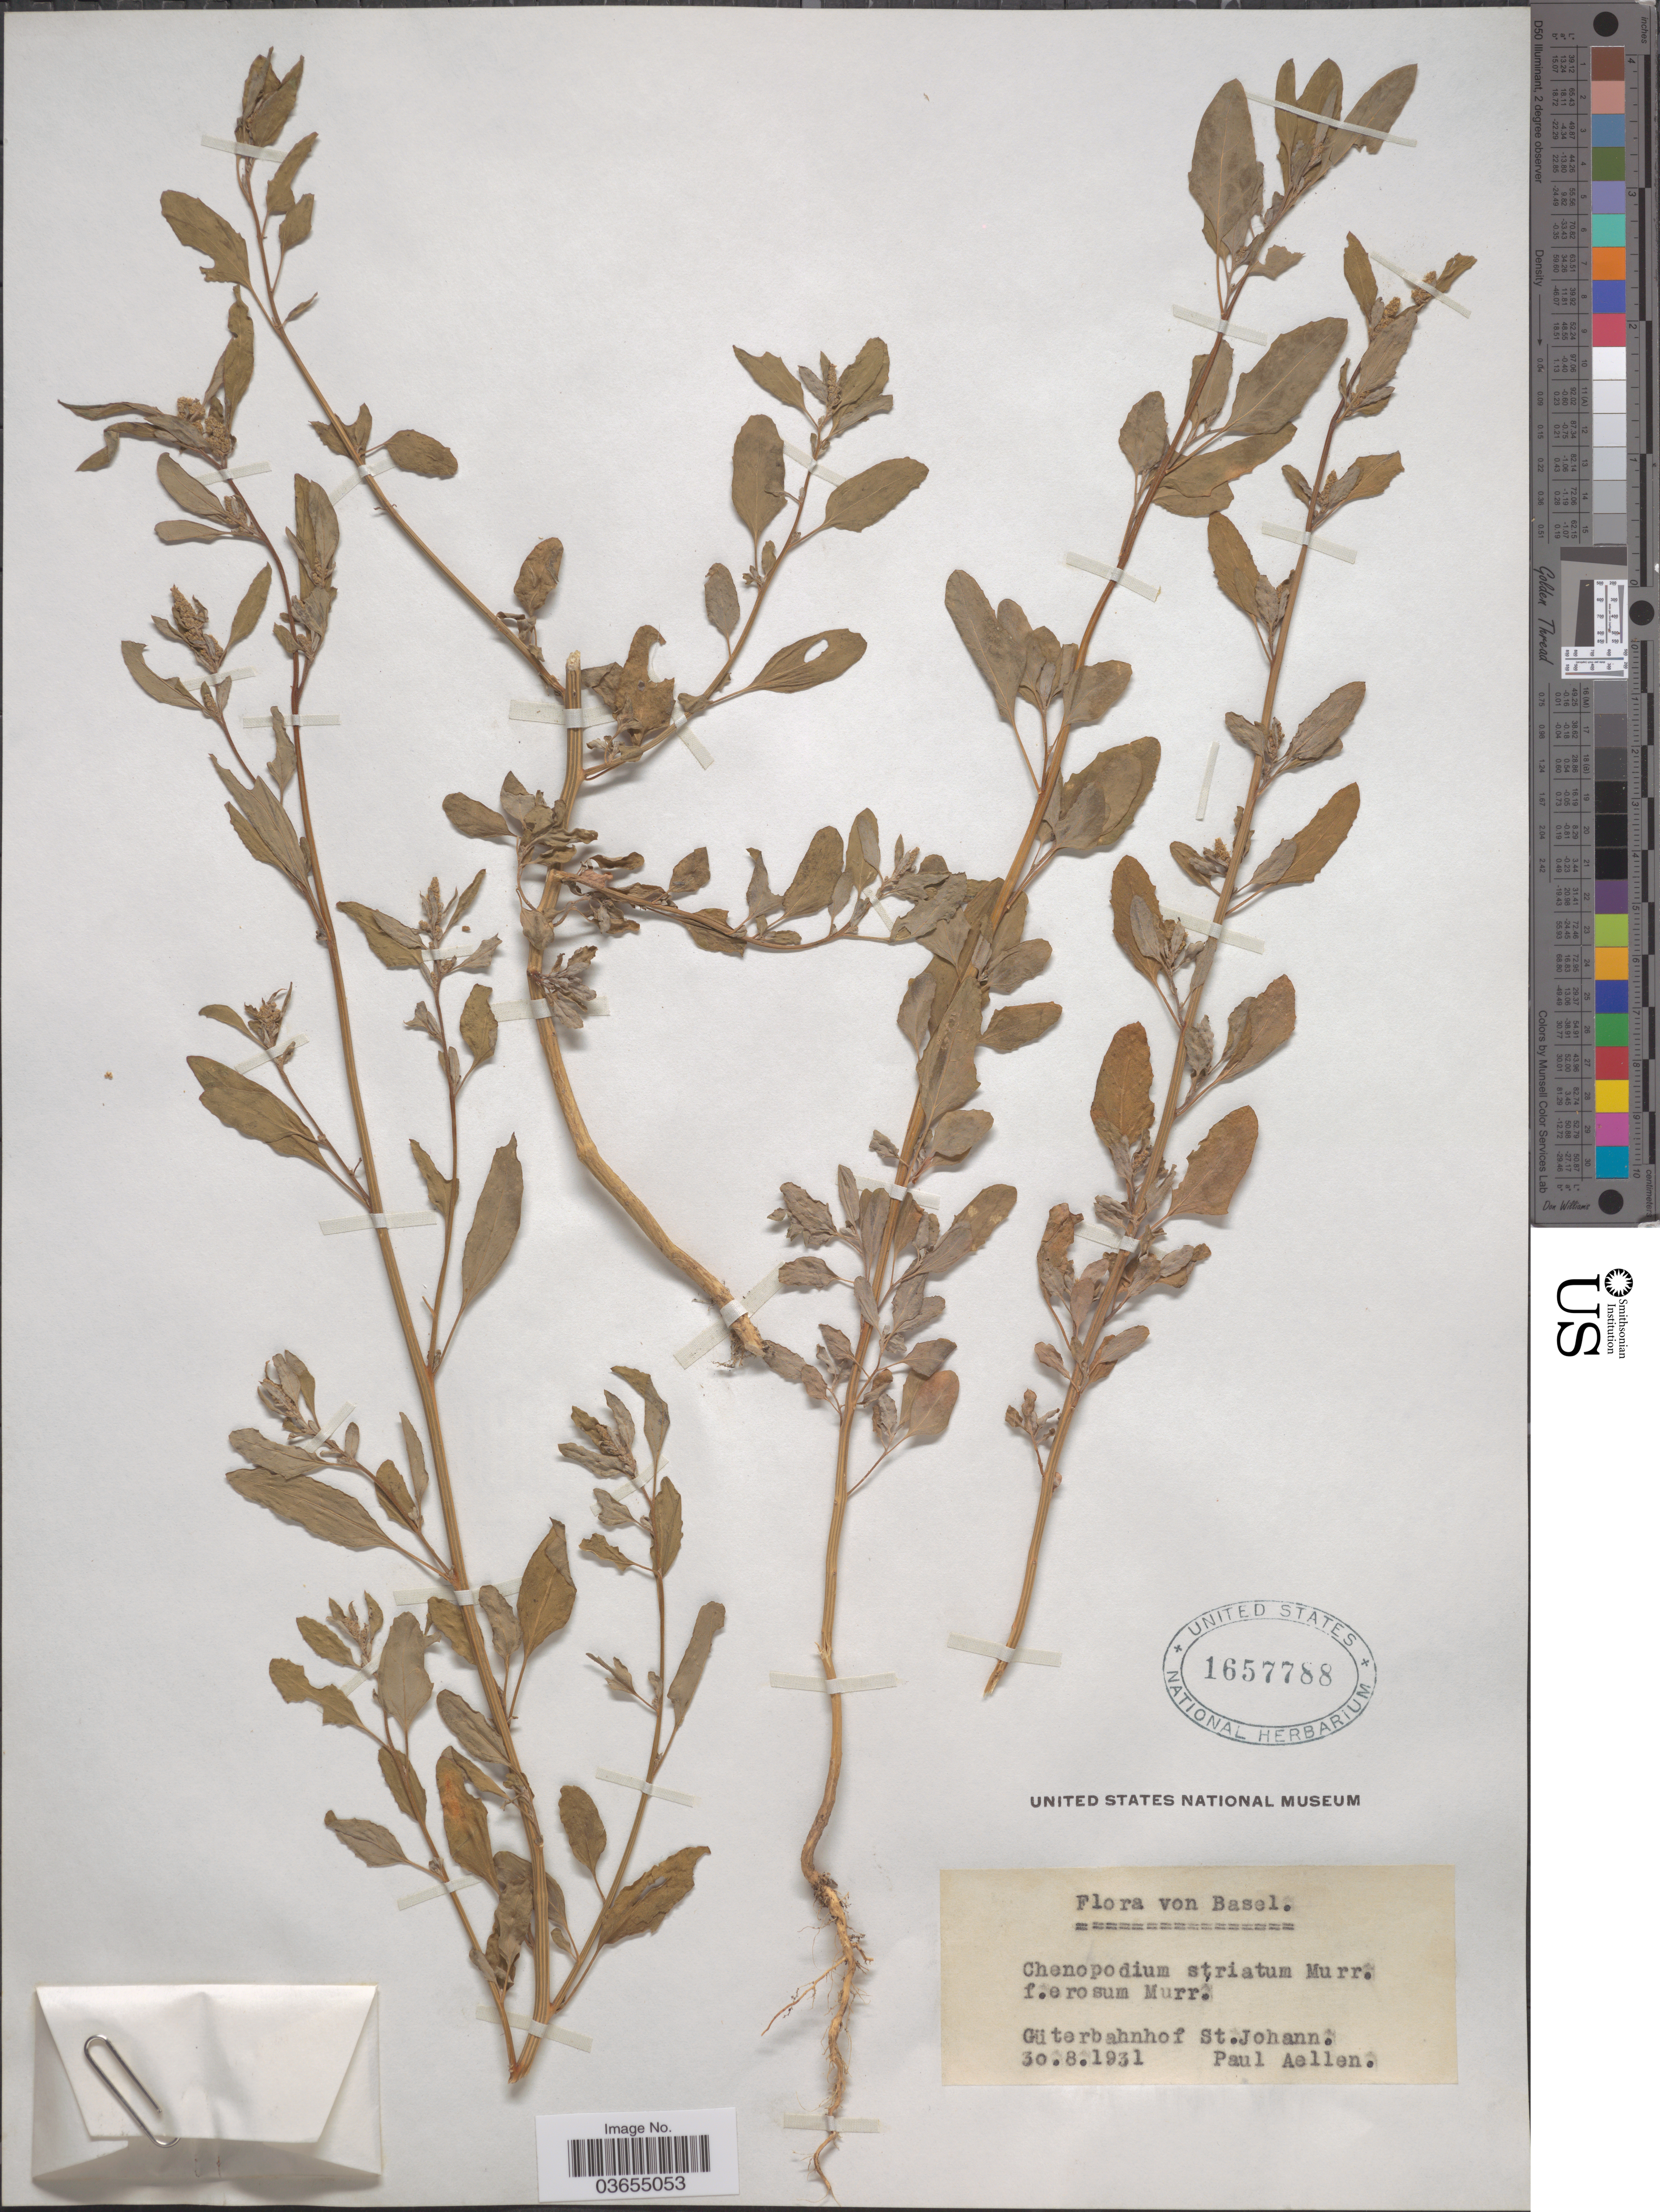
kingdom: Plantae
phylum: Tracheophyta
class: Magnoliopsida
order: Caryophyllales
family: Amaranthaceae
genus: Chenopodium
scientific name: Chenopodium striatum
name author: (Krasan) Murr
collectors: P. Aellen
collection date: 1931-08-30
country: Switzerland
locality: Basel. Güterbahnhof St. Johann.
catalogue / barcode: US 1657788